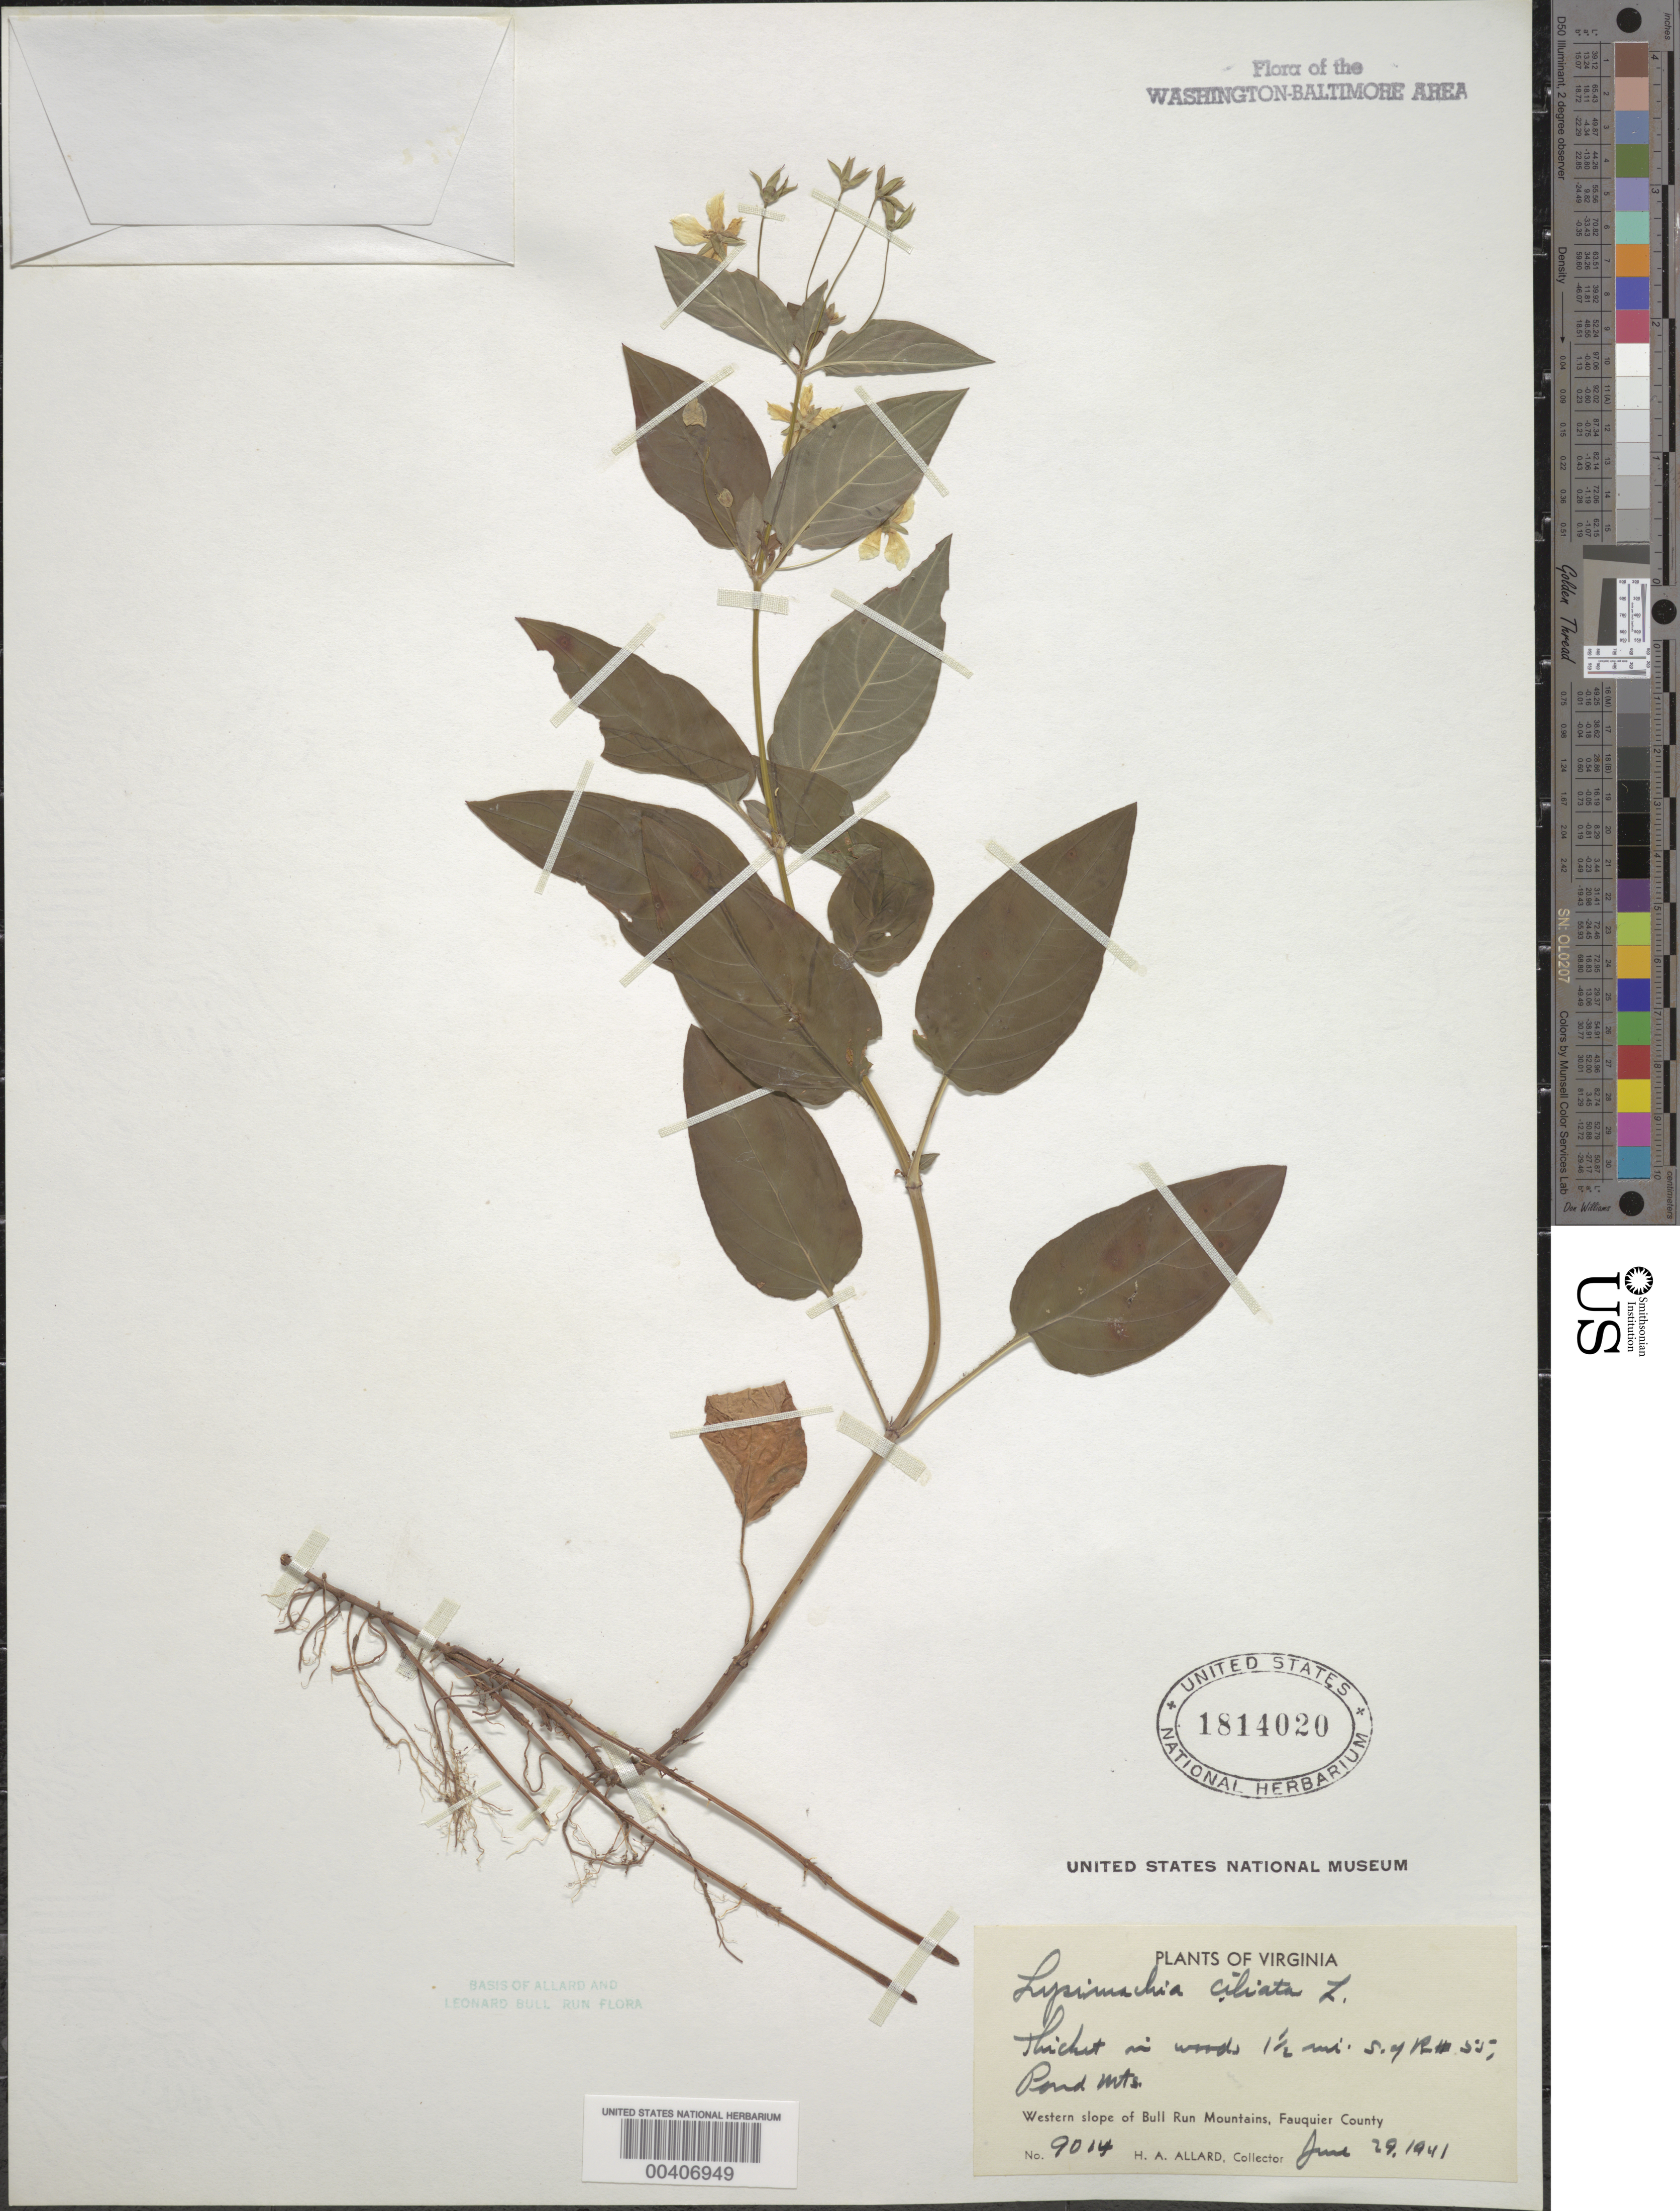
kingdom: Plantae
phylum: Tracheophyta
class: Magnoliopsida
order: Ericales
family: Primulaceae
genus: Lysimachia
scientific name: Lysimachia ciliata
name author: L.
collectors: H. A. Allard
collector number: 9014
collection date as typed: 29 Jun 1941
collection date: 1941-06-29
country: United States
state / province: Virginia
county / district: Fauquier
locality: South of Route 55, Pond Mountains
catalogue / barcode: US 1814020